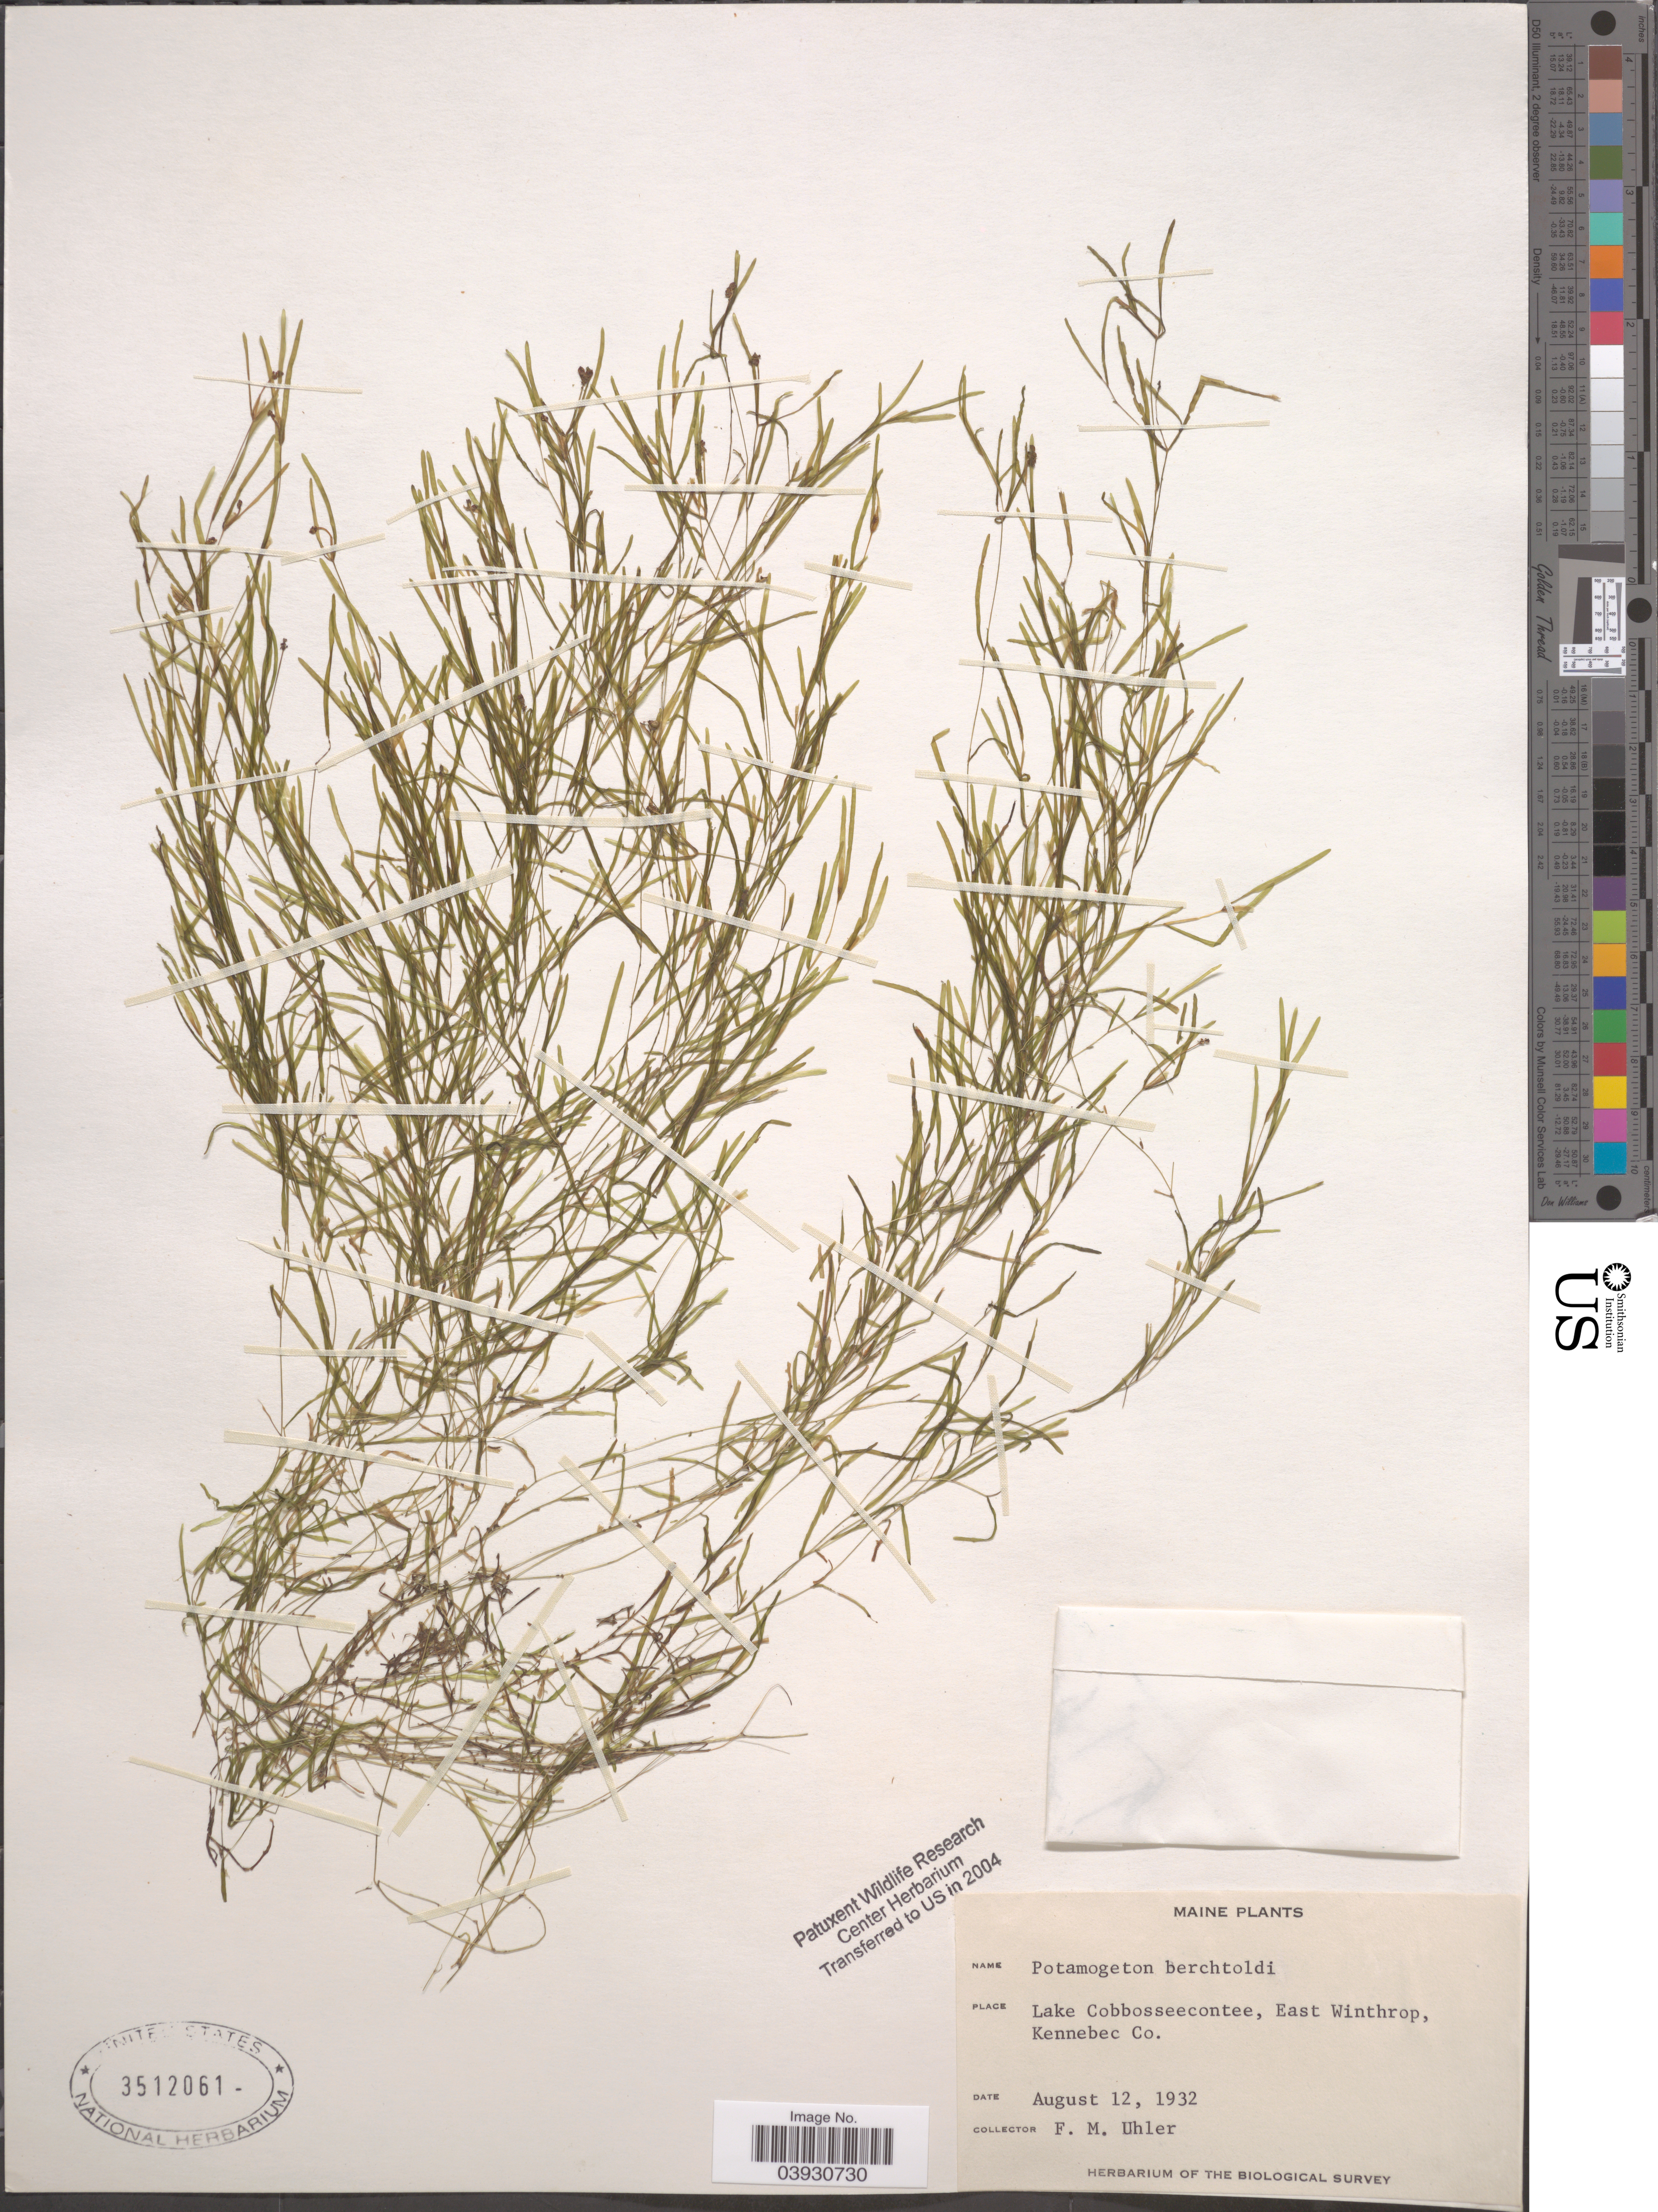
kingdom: Plantae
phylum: Tracheophyta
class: Liliopsida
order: Alismatales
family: Potamogetonaceae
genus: Potamogeton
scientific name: Potamogeton pusillus var. pusillus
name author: L.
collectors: F. M. Uhler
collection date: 1932-08-12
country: United States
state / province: Maine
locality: Lake Cobbosseecontee, East Winthrop, Kennebec Co.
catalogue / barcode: US 3512061